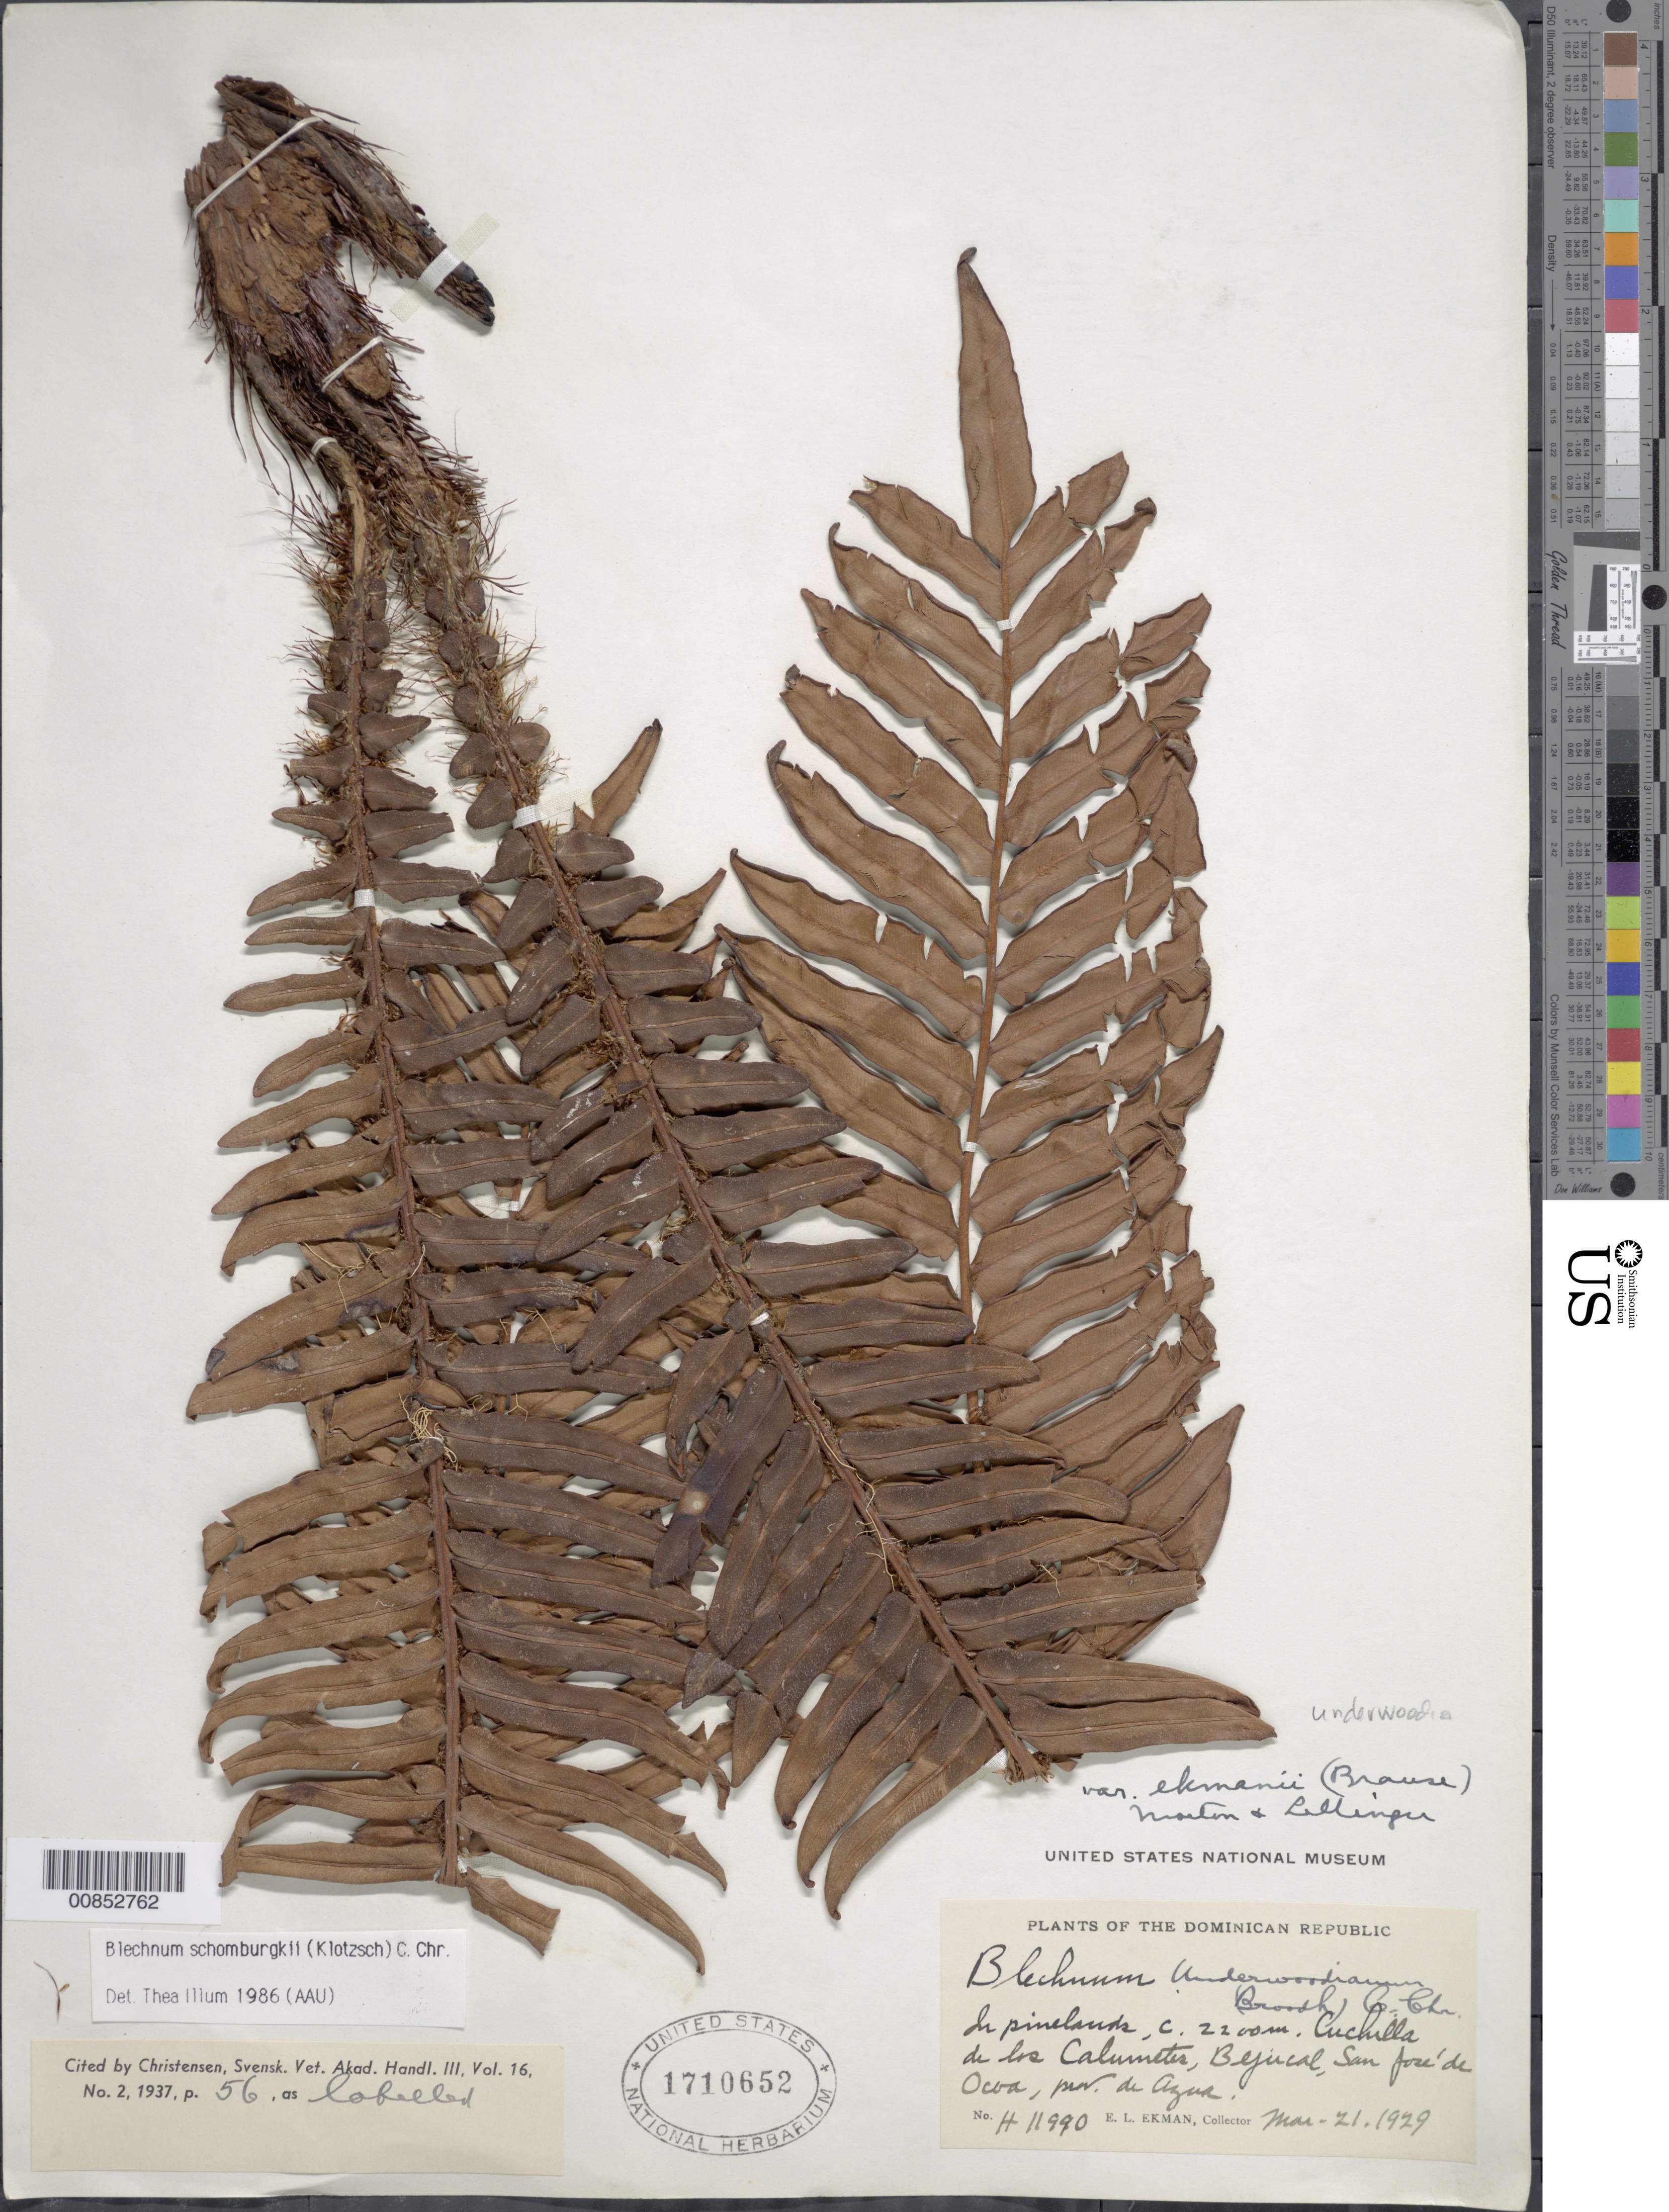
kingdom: Plantae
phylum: Tracheophyta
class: Polypodiopsida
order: Polypodiales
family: Blechnaceae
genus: Blechnum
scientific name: Blechnum underwoodianum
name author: (Broadh.) C. Chr.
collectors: E. L. Ekman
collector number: H 11990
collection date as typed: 21 Mar 1929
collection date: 1929-03-21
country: Dominican Republic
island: Hispaniola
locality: Sierra de Ocoa, San José de Ocoa, Bejucal, Cuchilla de los Calumetes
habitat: Pinelands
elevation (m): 2200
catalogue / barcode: US 1710652